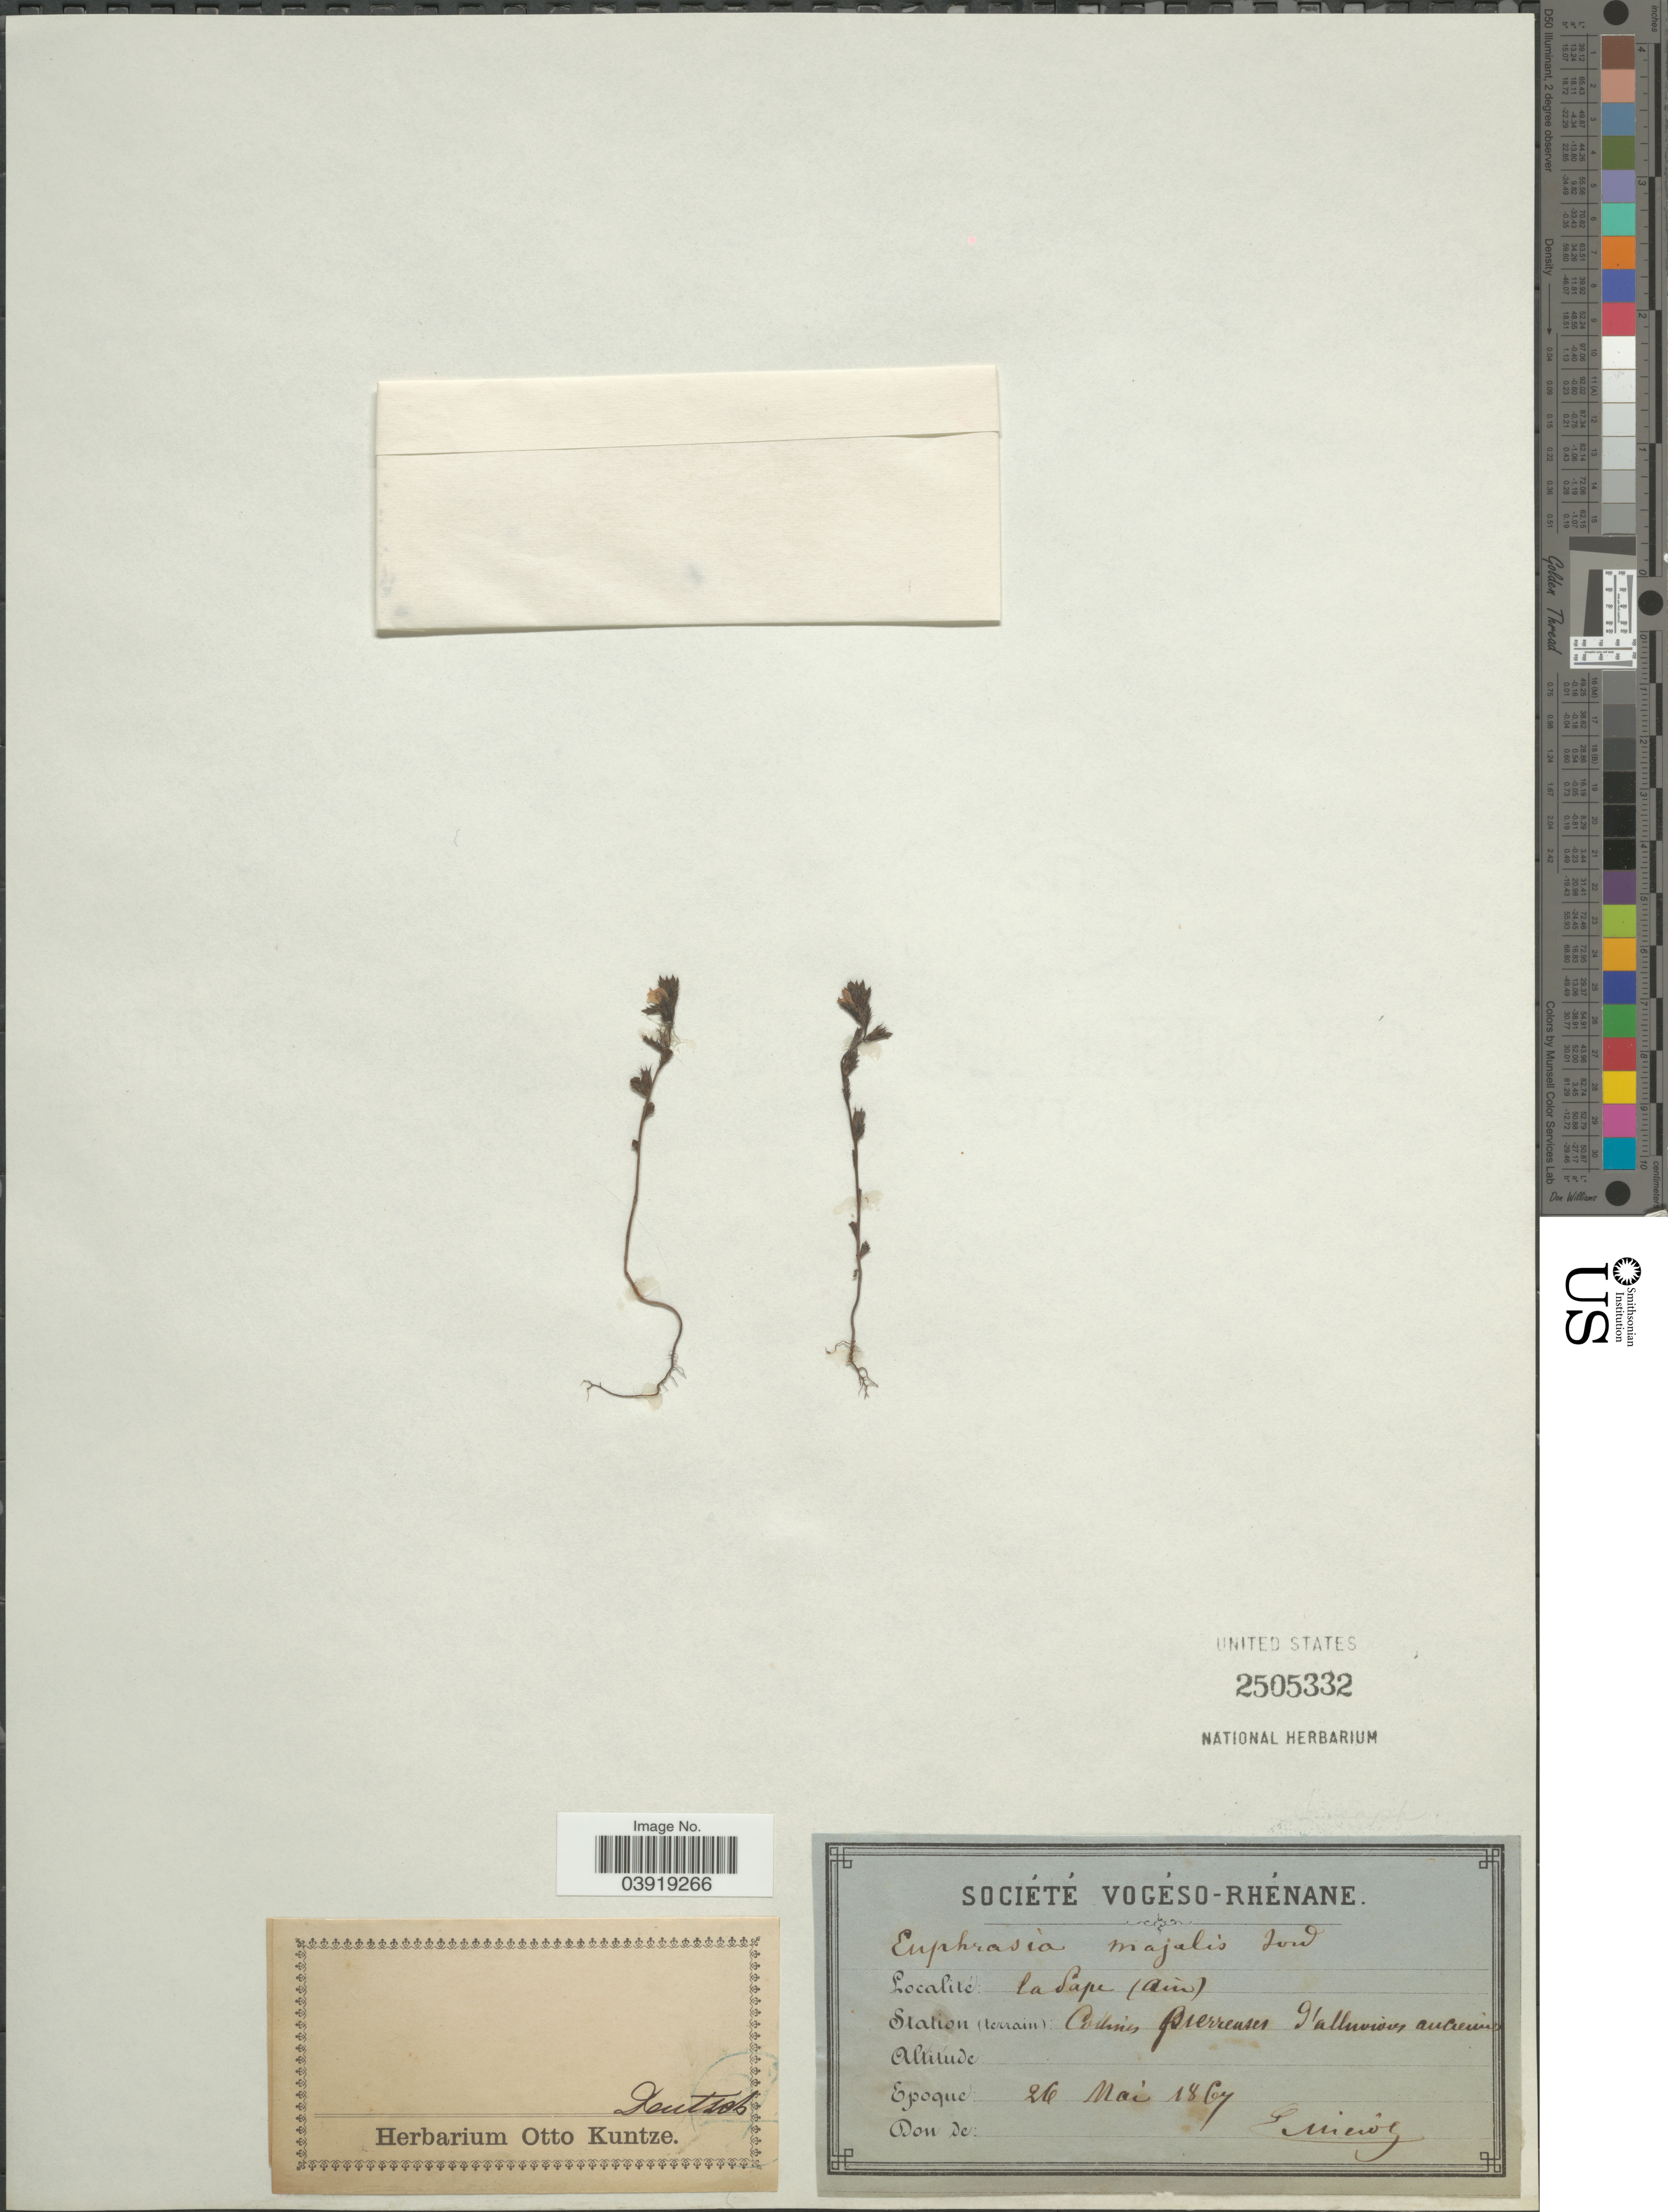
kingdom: Plantae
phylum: Tracheophyta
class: Magnoliopsida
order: Lamiales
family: Orobanchaceae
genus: Euphrasia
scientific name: Euphrasia majalis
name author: Jord.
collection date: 1867-05-26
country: France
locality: La Sape (ain). Station (terrain): Collines prerreuses l'alluvions auciens.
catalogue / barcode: US 2505332